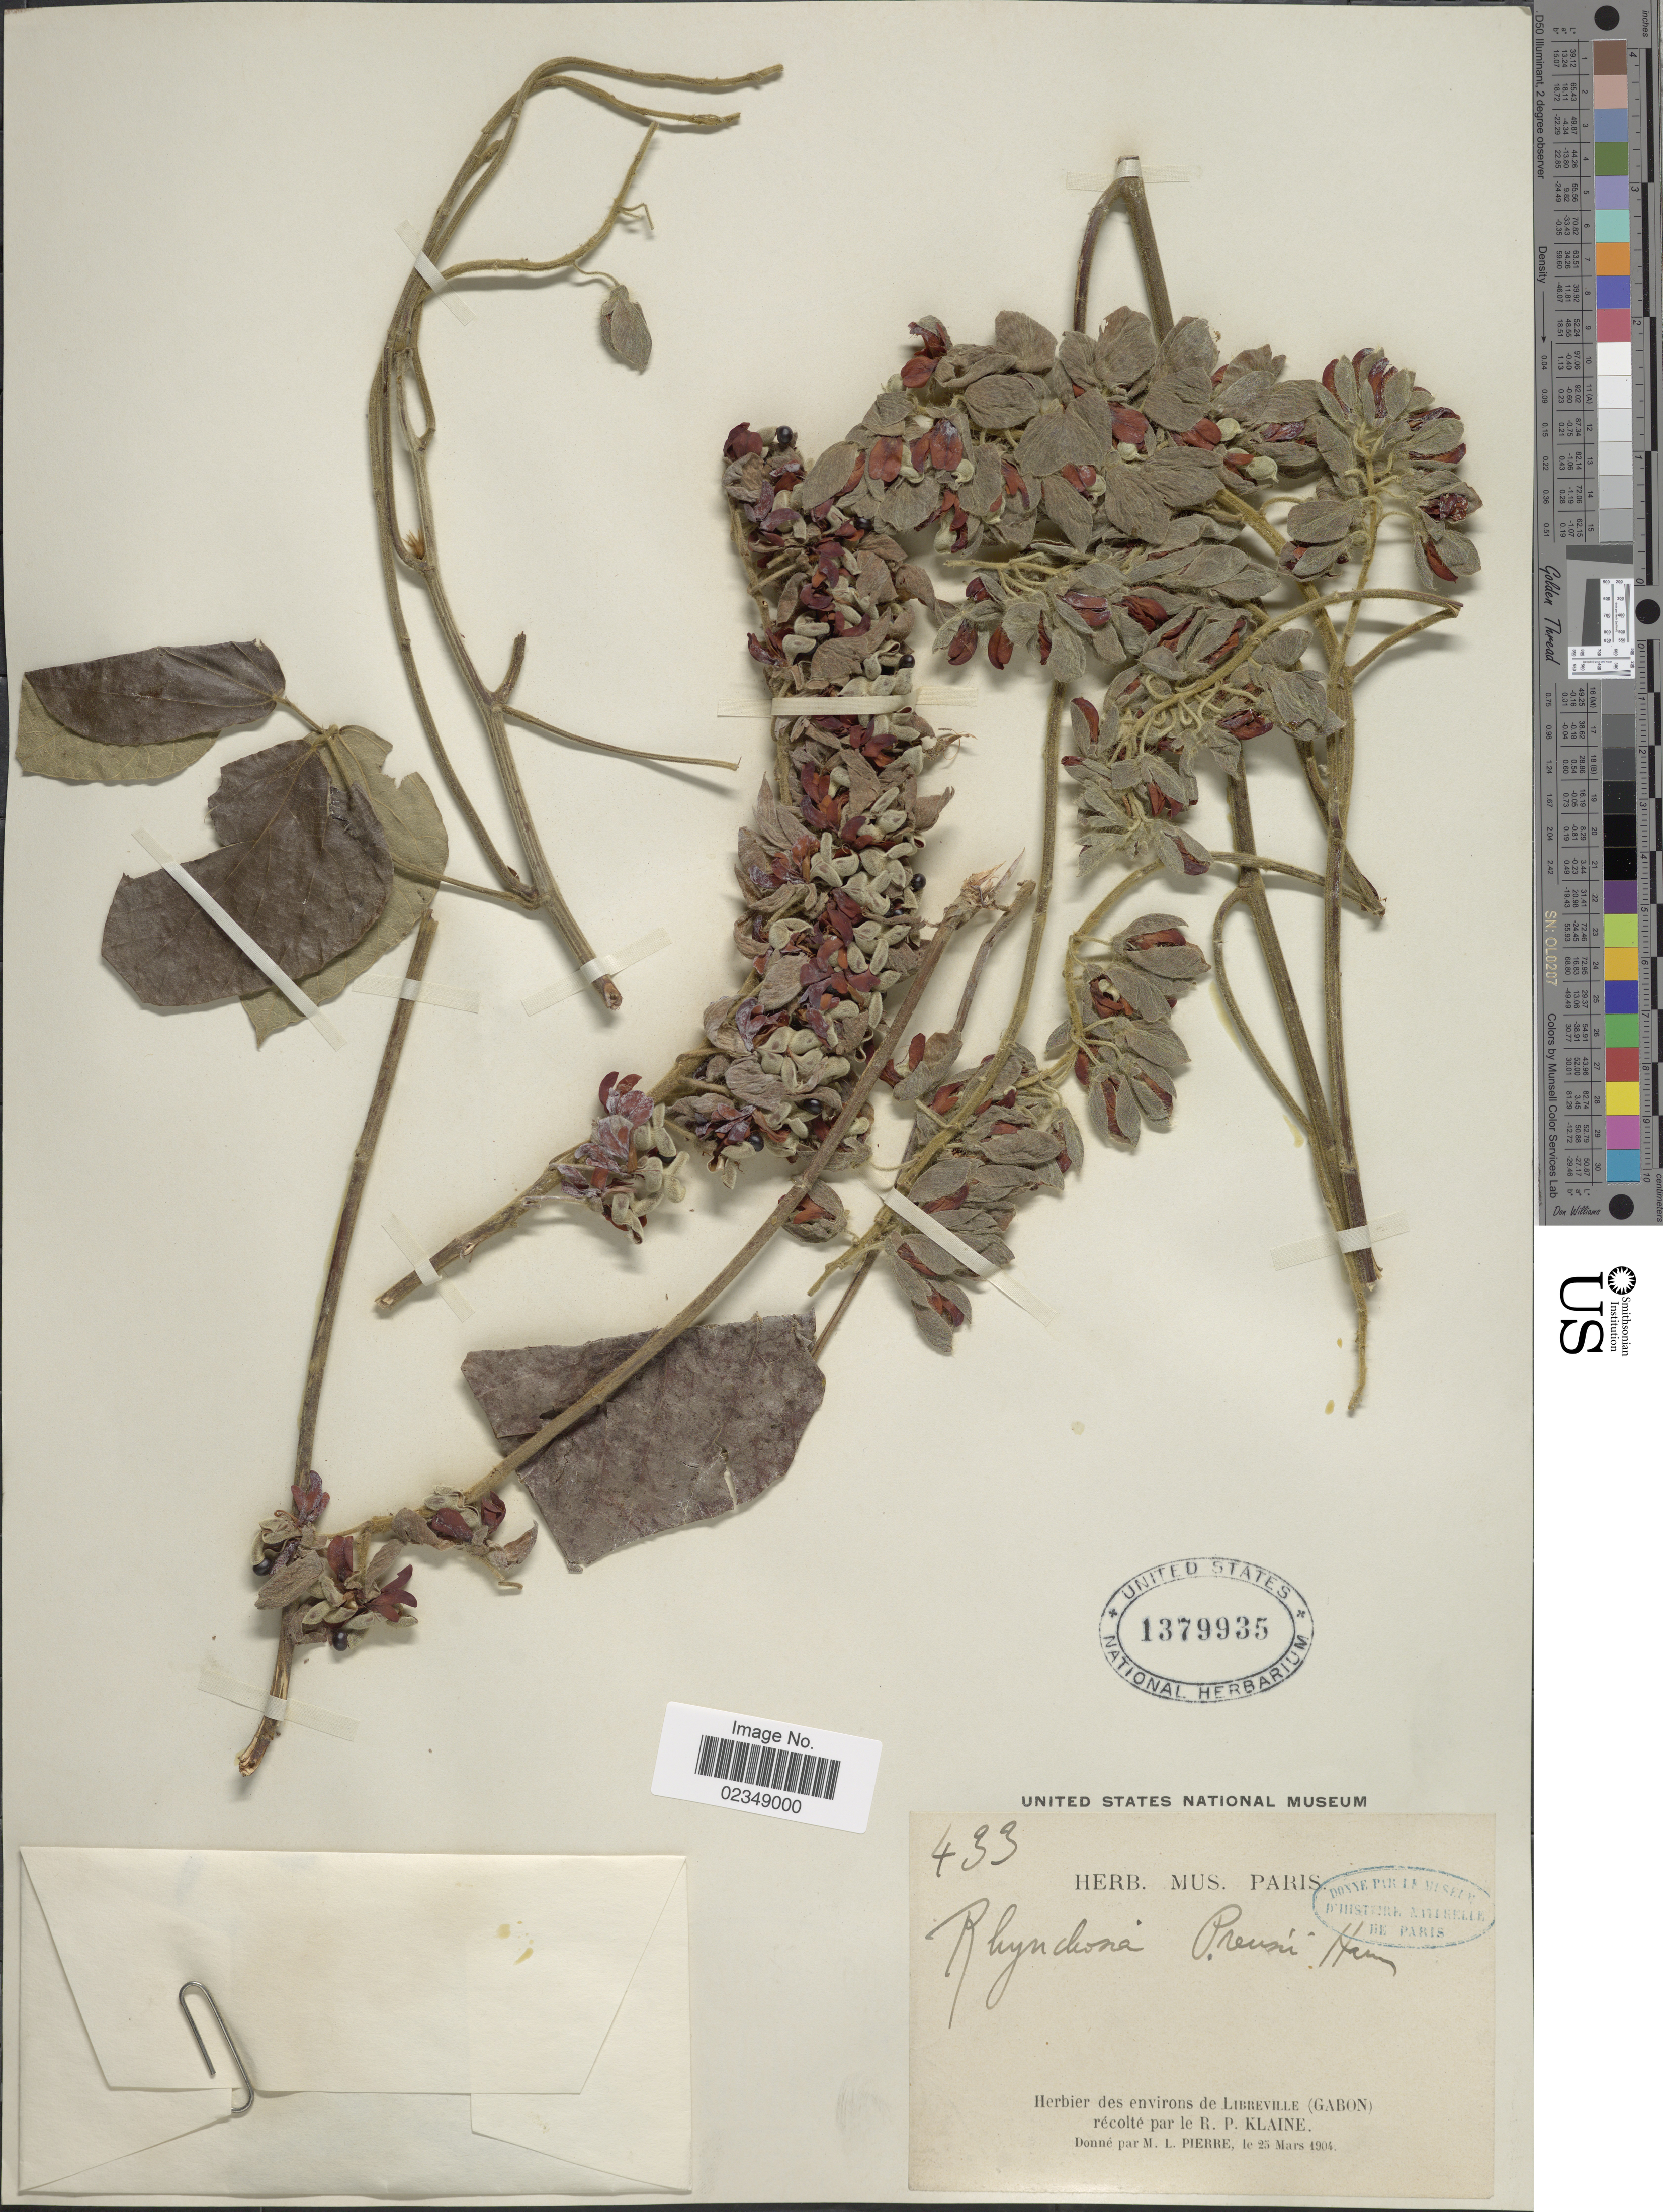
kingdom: Plantae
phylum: Tracheophyta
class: Magnoliopsida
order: Fabales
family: Fabaceae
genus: Rhynchosia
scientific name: Rhynchosia preussii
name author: Taub. ex Hutch. & Dalziel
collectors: R. Klaine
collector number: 433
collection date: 1904-03-25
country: Gabon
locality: Des environs de Libreville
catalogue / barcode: US 1379935